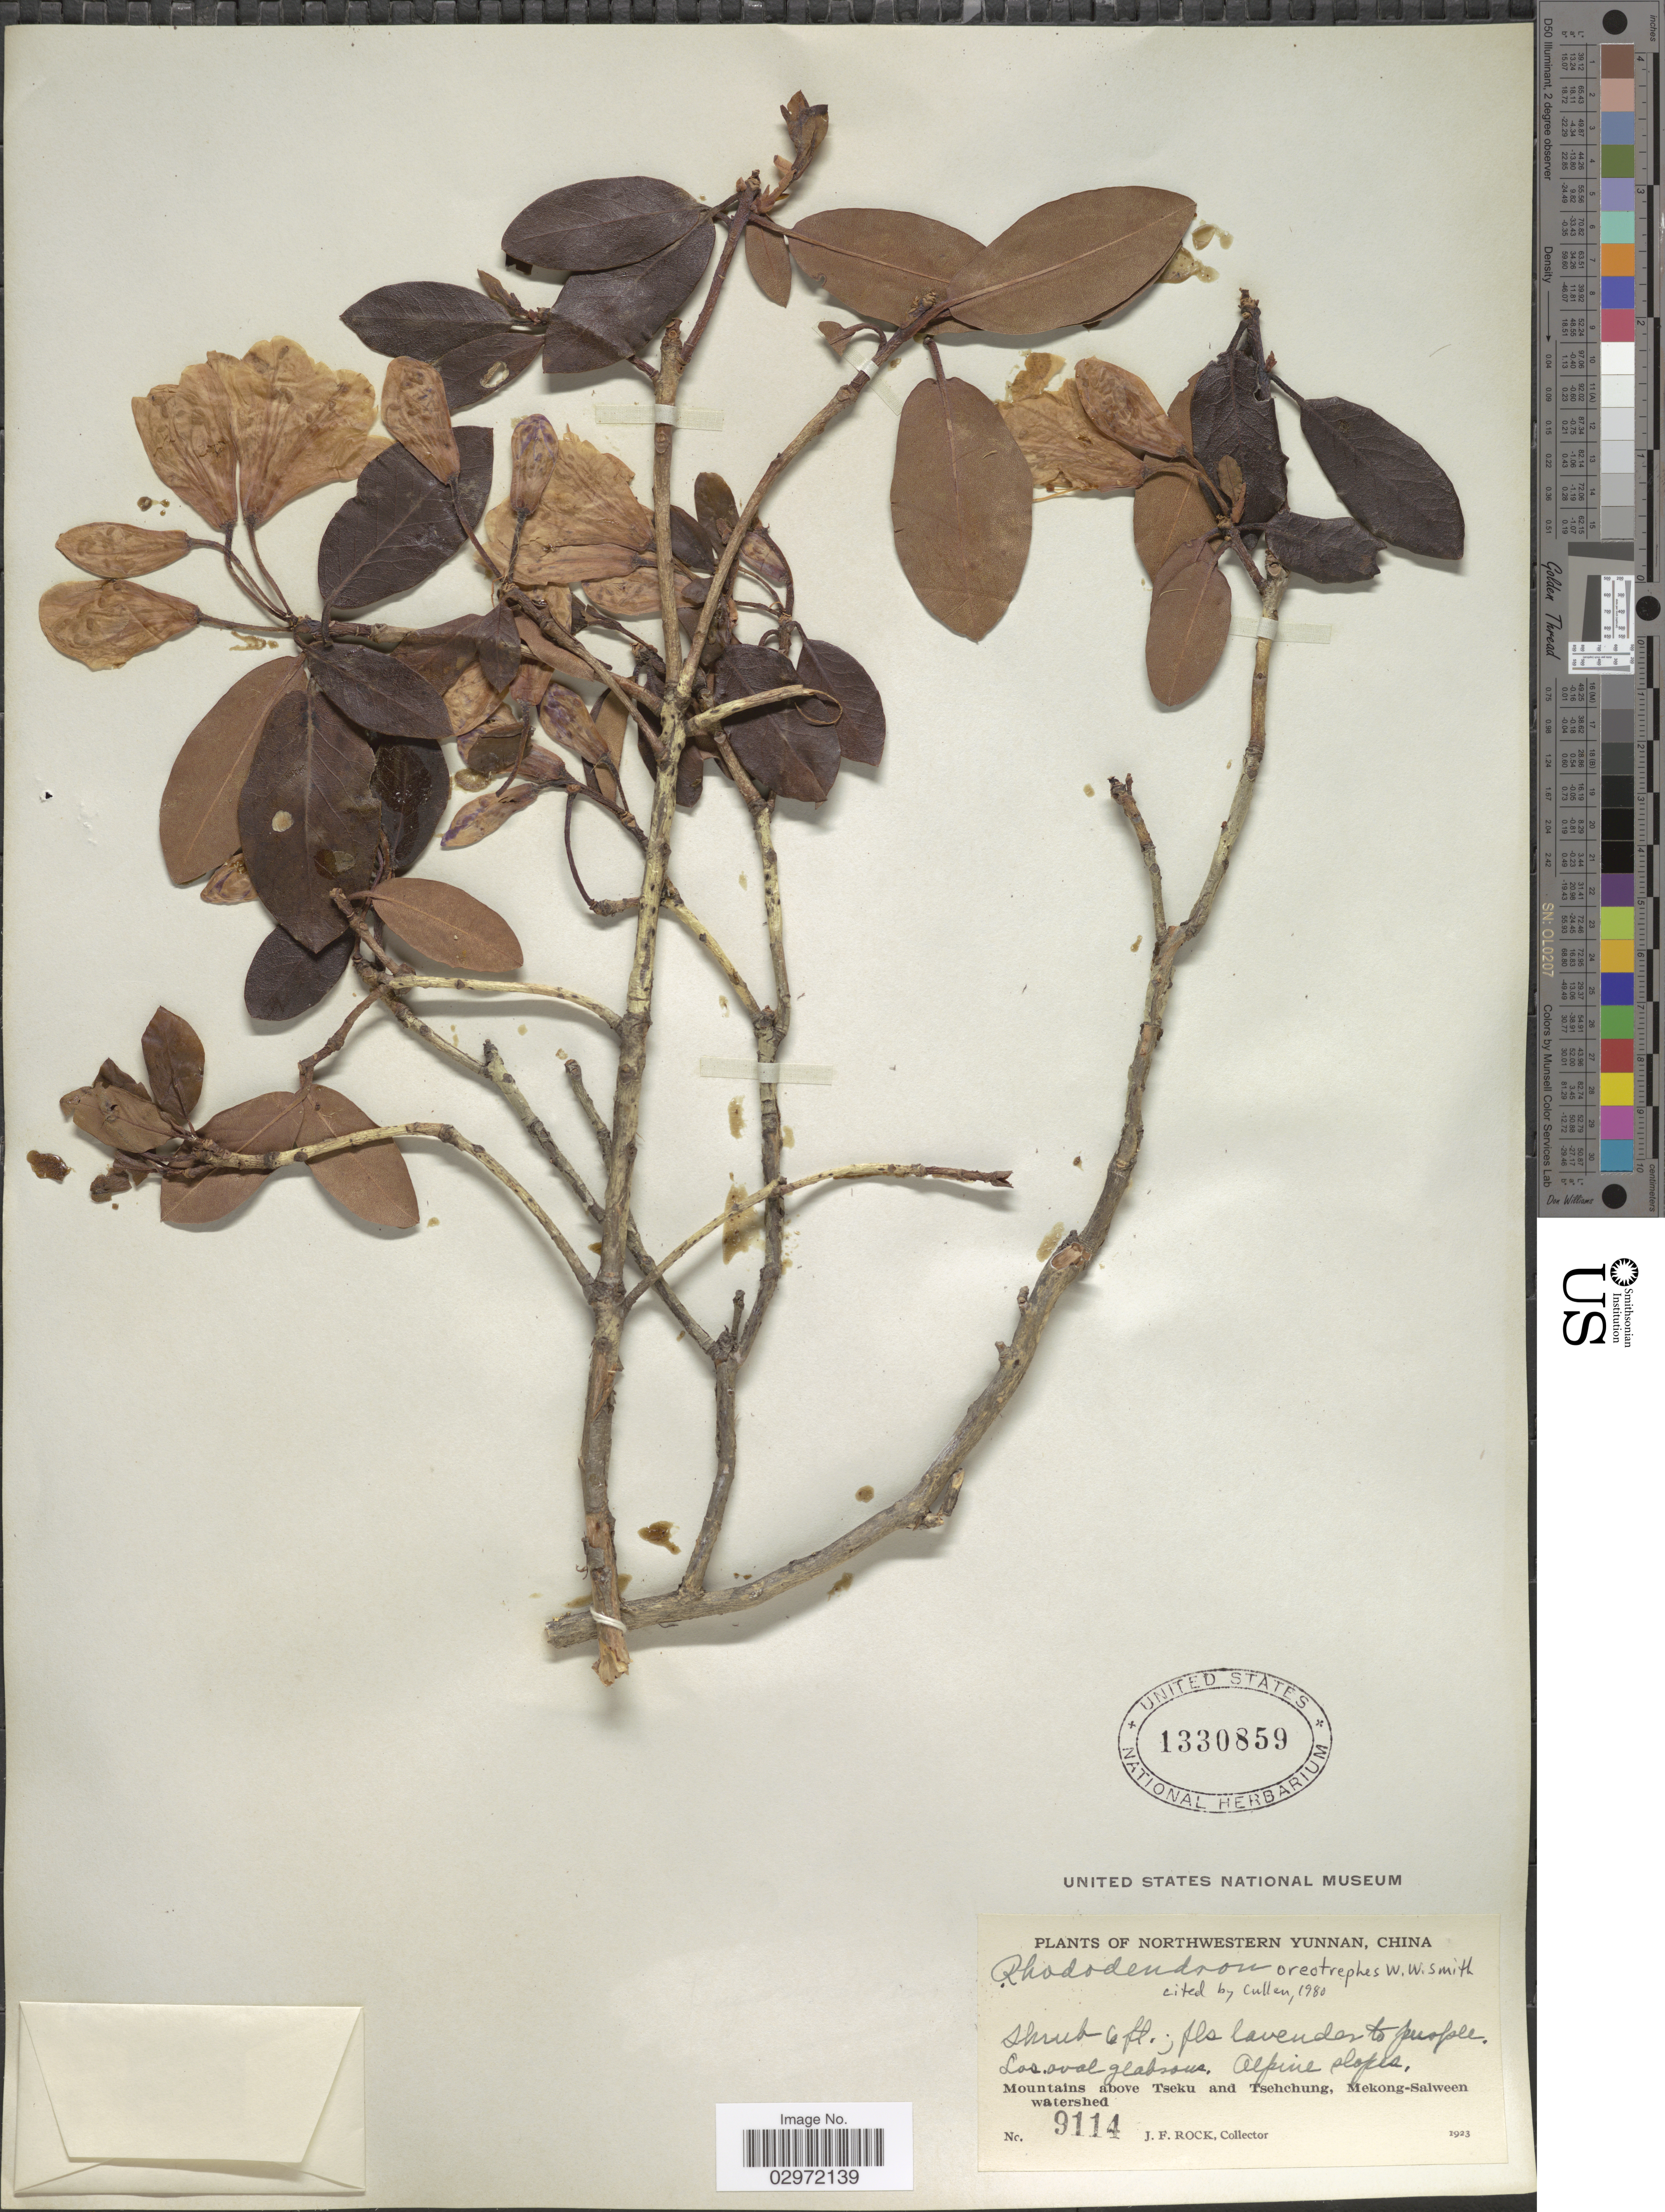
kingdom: Plantae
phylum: Tracheophyta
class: Magnoliopsida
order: Ericales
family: Ericaceae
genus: Rhododendron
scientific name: Rhododendron oreotrephes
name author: W.W. Sm.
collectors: J. Rock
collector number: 9114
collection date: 1923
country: China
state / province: Yunnan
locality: Northwestern Yunnan. Alpine slopes. Mountains above Tseku and Tsehchung, Mekong-Salween watershed.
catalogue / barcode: US 1330859